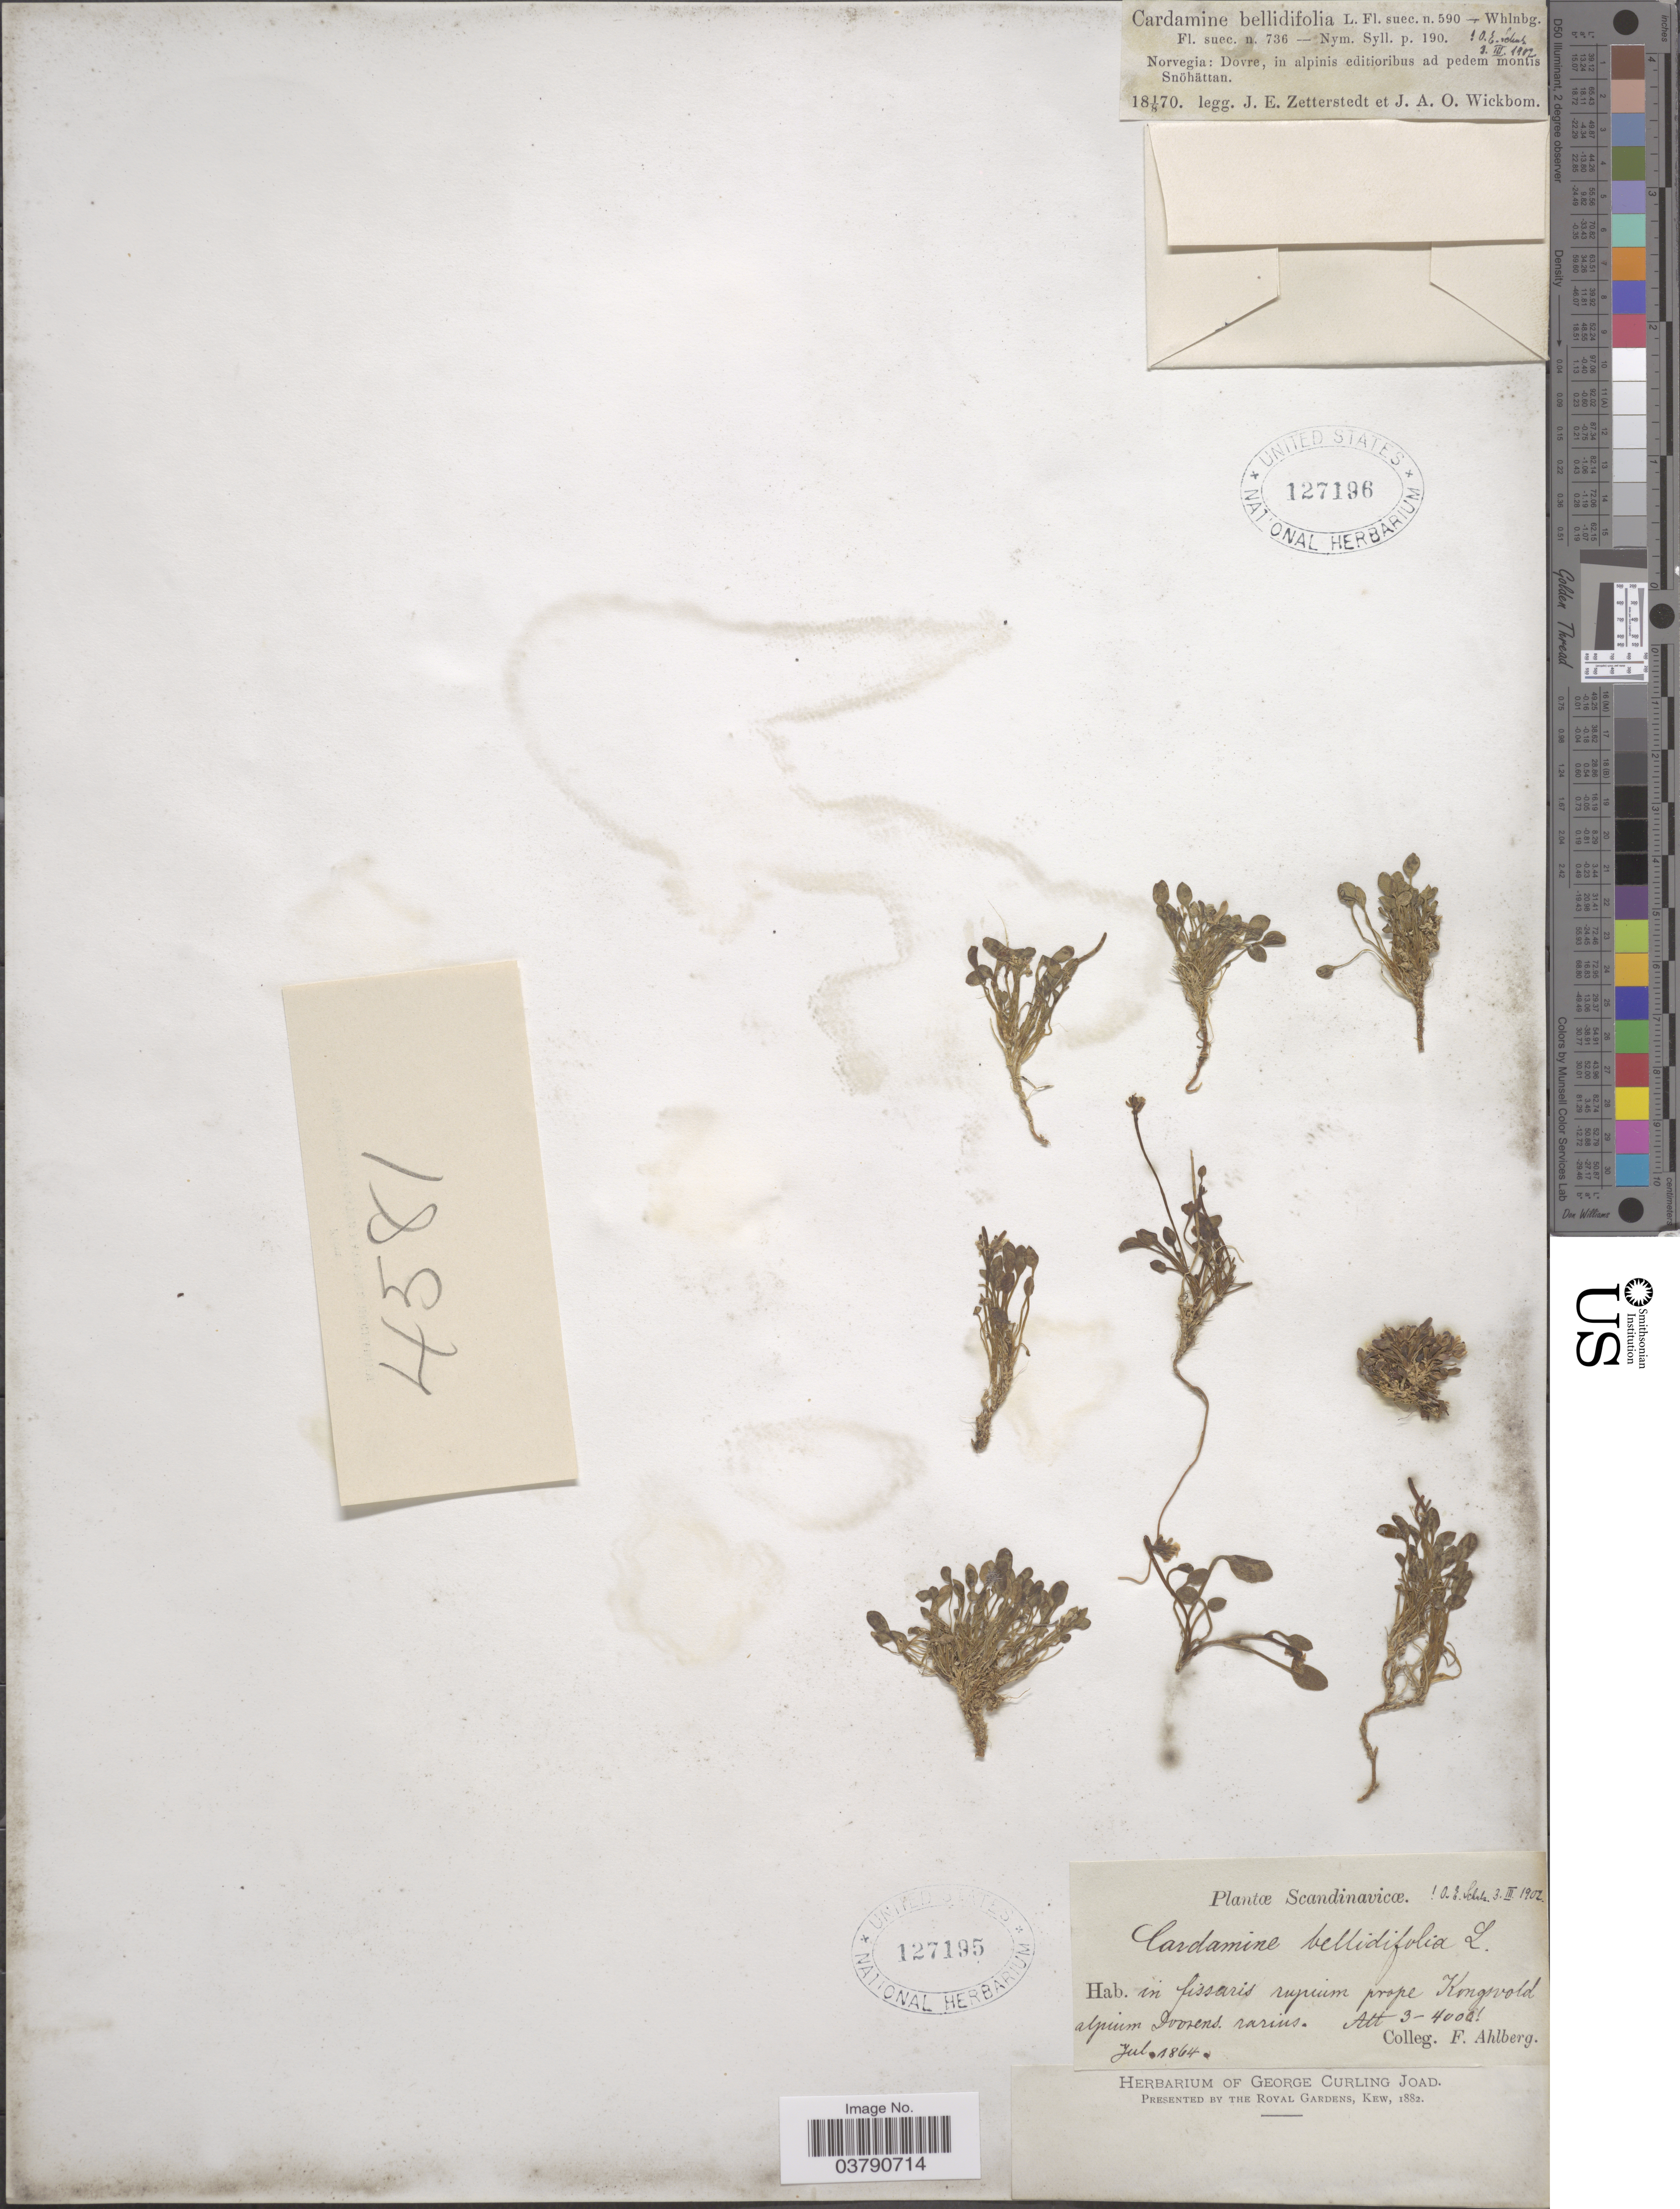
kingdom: Plantae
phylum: Tracheophyta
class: Magnoliopsida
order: Brassicales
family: Brassicaceae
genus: Cardamine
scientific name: Cardamine bellidifolia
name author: L.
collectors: F. Ahlberg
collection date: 1864-07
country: Norway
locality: Scandinavicæ. In fissaris rupium prope Kongsvold alpium Dovrens.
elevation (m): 914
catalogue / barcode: US 127195-2